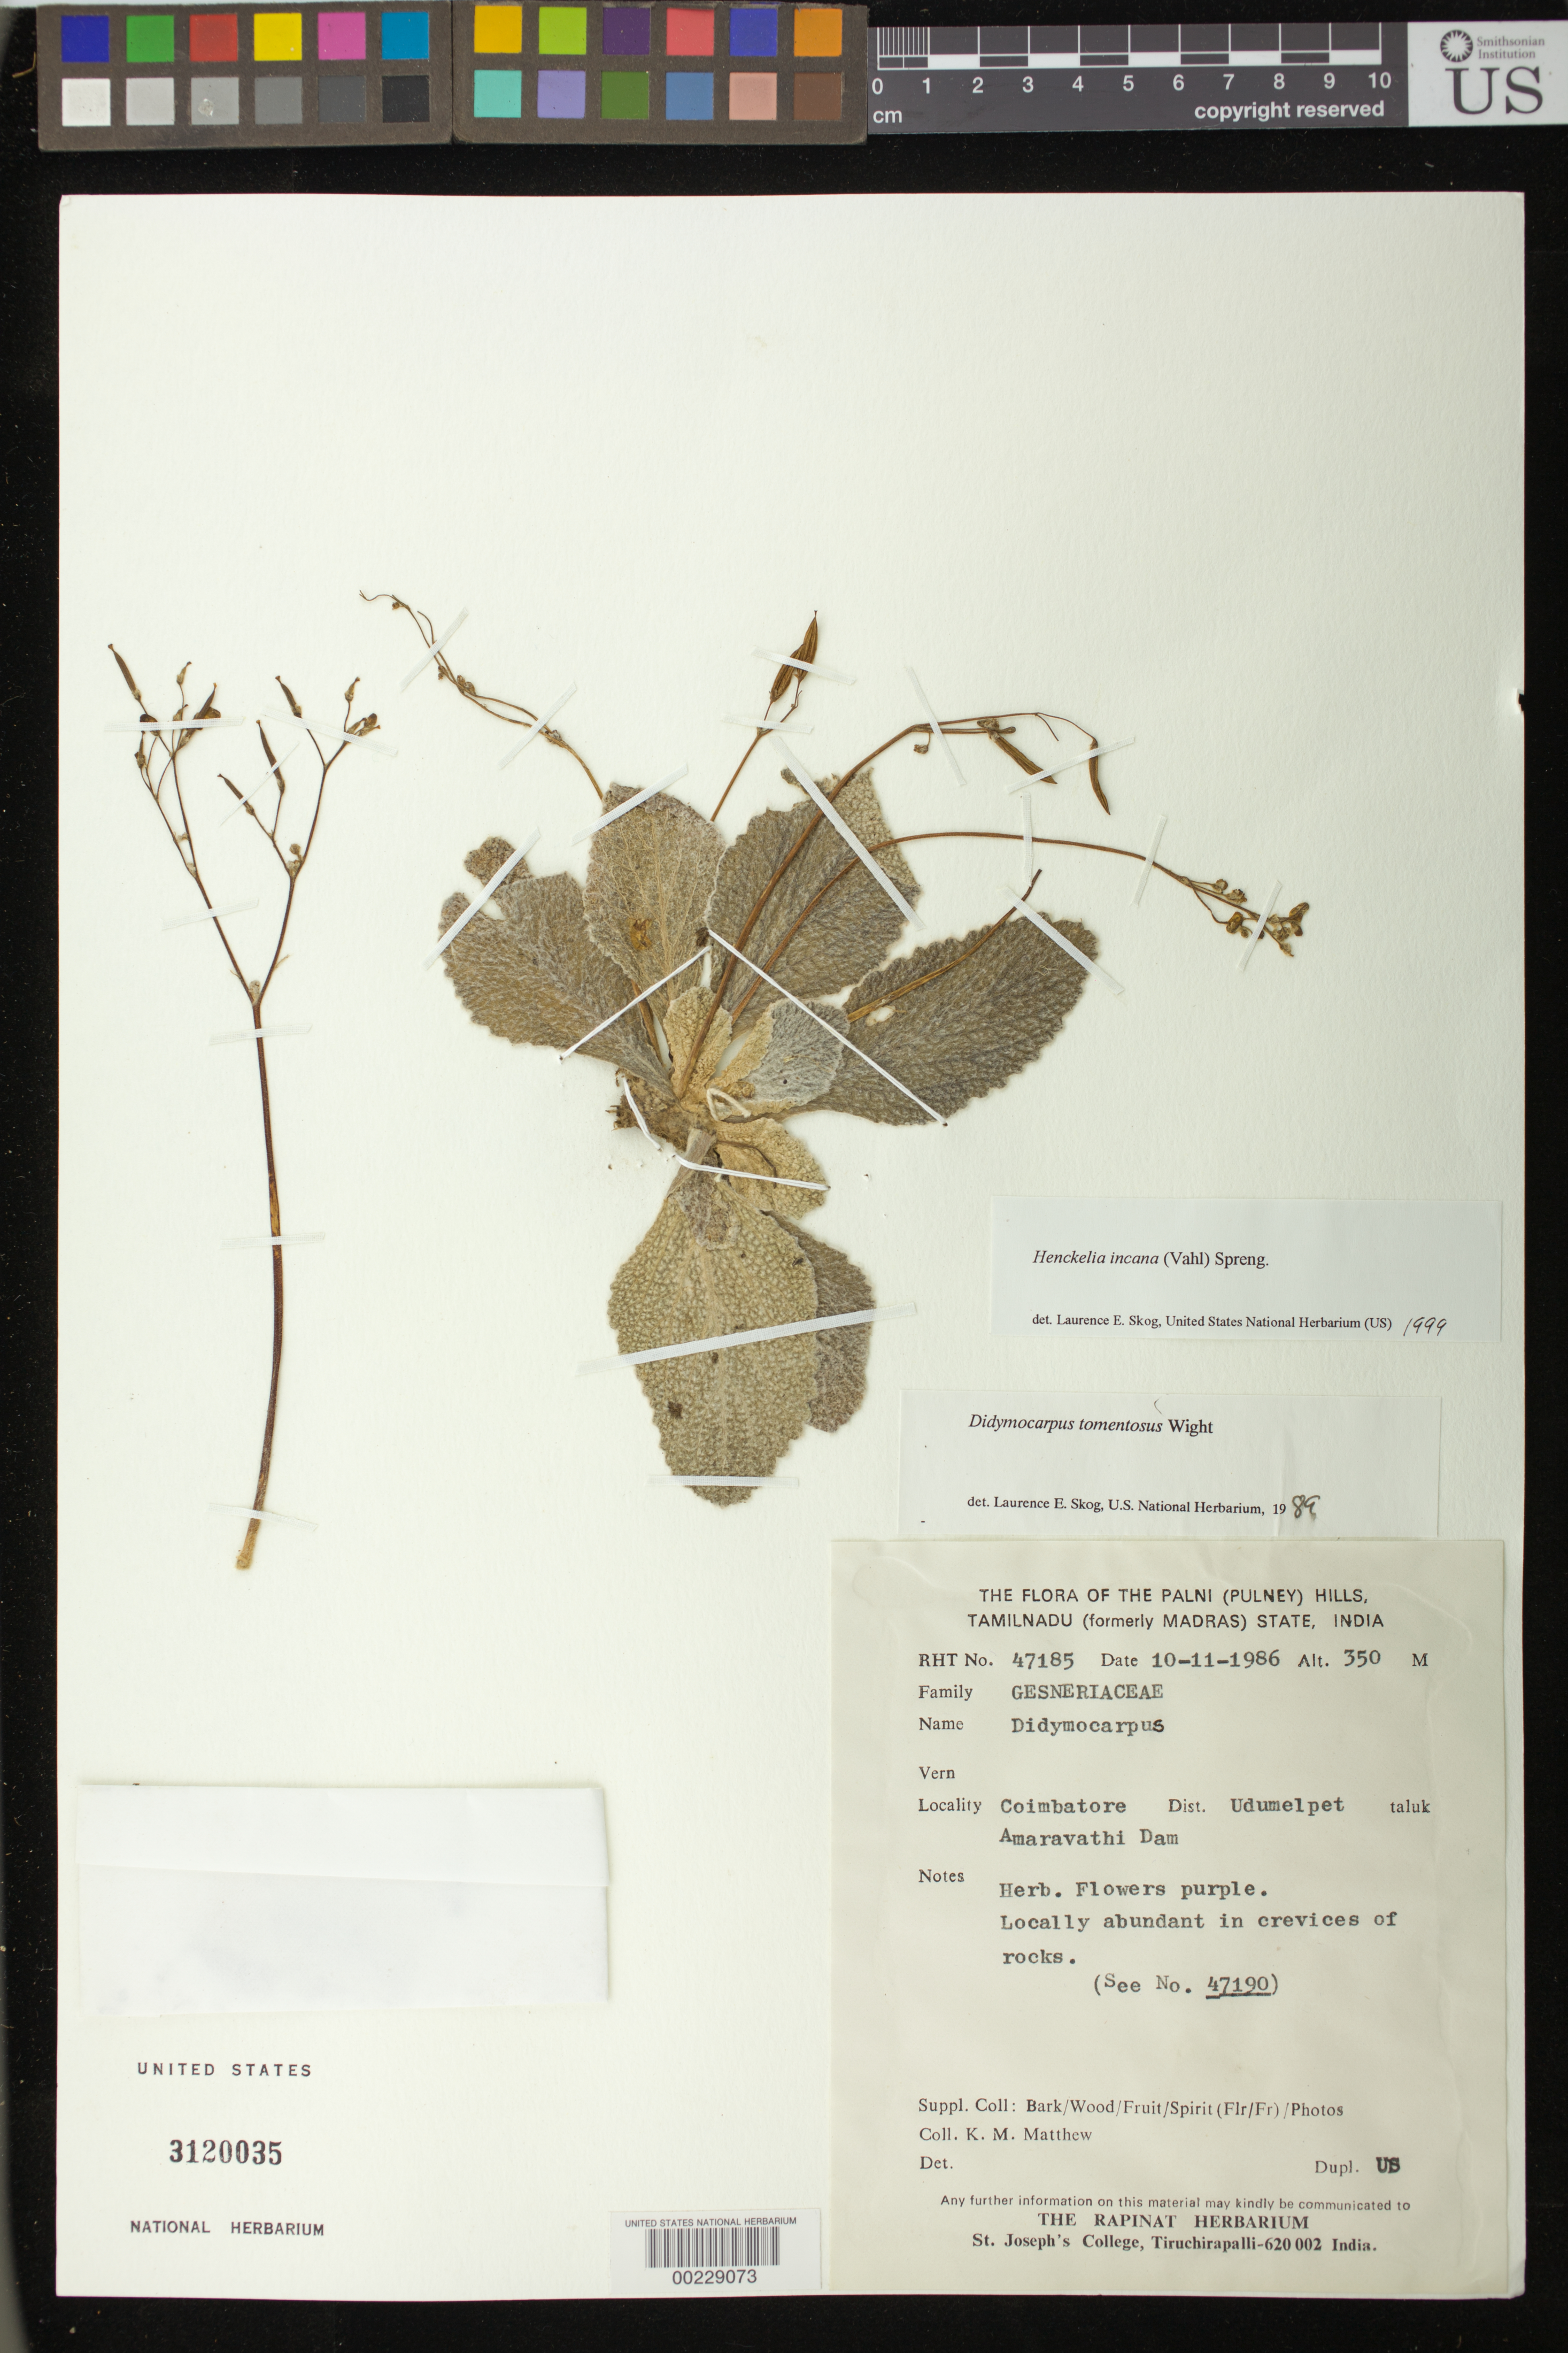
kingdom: Plantae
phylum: Tracheophyta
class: Magnoliopsida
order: Lamiales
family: Gesneriaceae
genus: Henckelia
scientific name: Henckelia incana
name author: (Vahl) Spreng.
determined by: Skog, Laurence E.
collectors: K. M. Matthew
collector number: RHT 47185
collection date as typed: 10 Nov 1986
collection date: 1986-11-10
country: India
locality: Palni (pulney) hills, tamilnadu (formerly madras) state, dist udumelpet taluk, coimbatore, amaravathi dam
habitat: Locally abundant in crevices of rocks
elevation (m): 350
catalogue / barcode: US 3120035